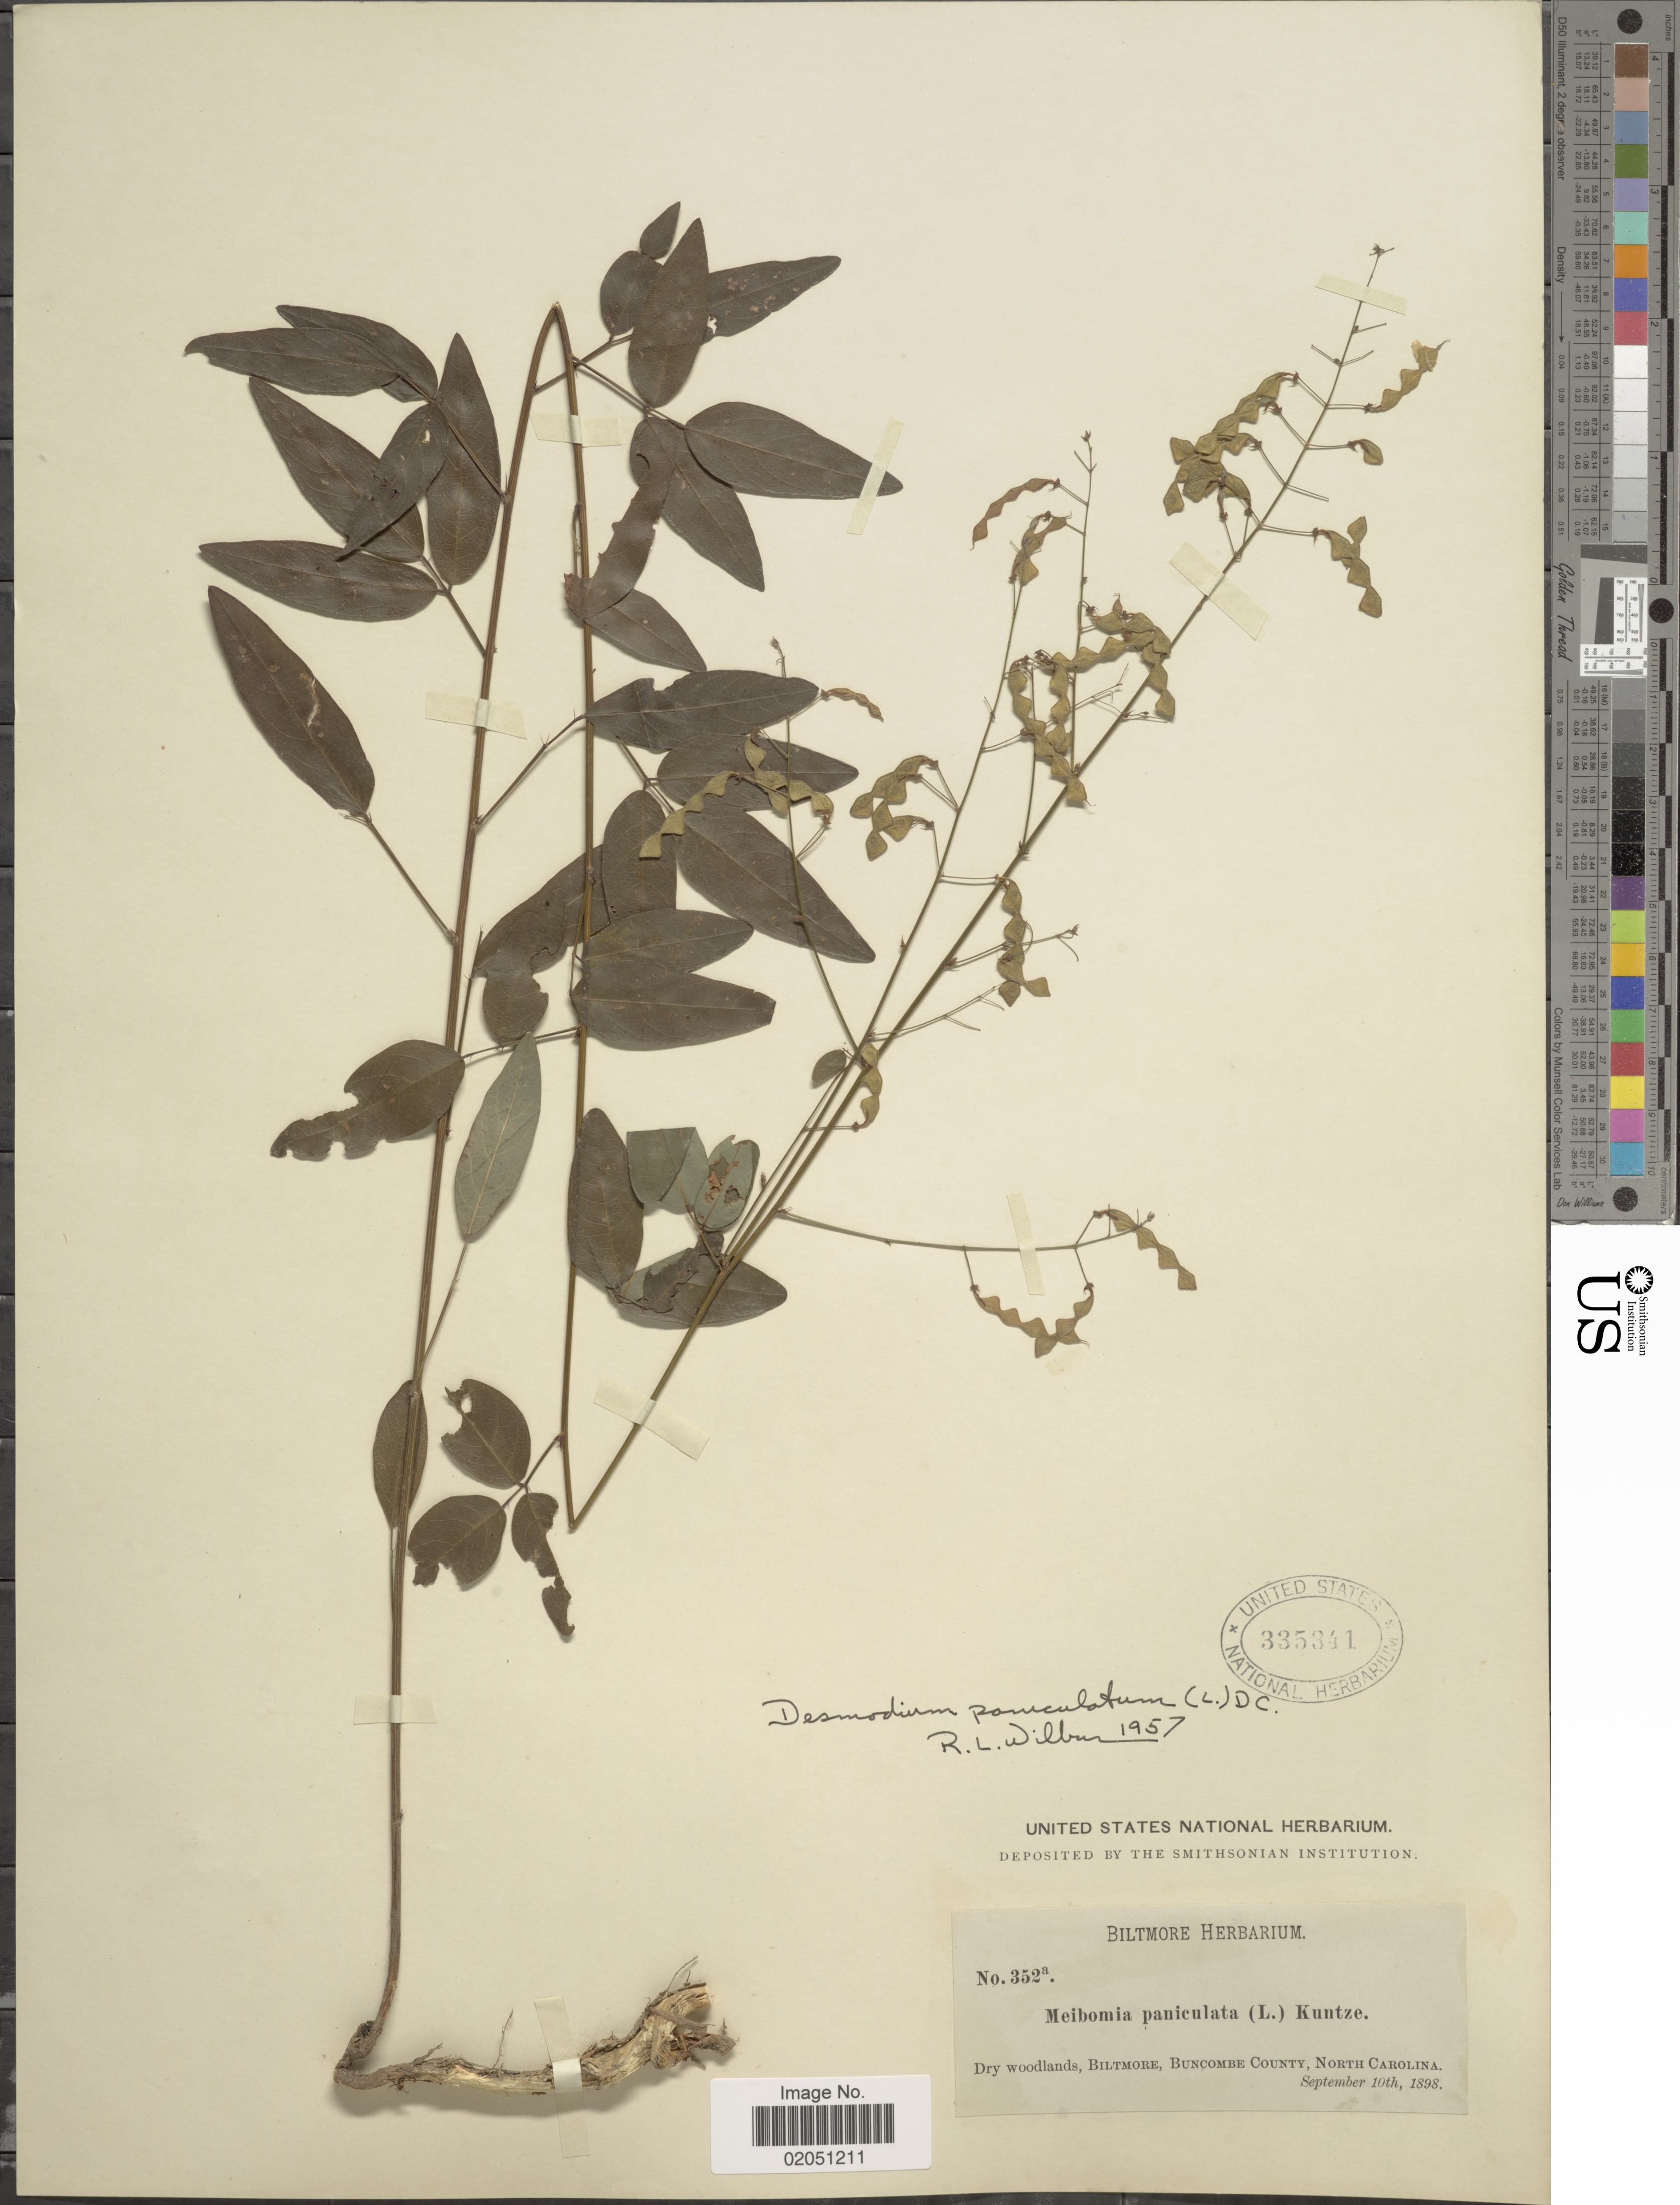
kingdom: Plantae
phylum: Tracheophyta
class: Magnoliopsida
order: Fabales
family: Fabaceae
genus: Desmodium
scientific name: Desmodium paniculatum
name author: (L.) DC.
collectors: ex herb. Biltmore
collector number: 352a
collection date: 1898-09-10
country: United States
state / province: North Carolina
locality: Dry woodlands, Biltmore, Buncombe County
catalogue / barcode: US 335341